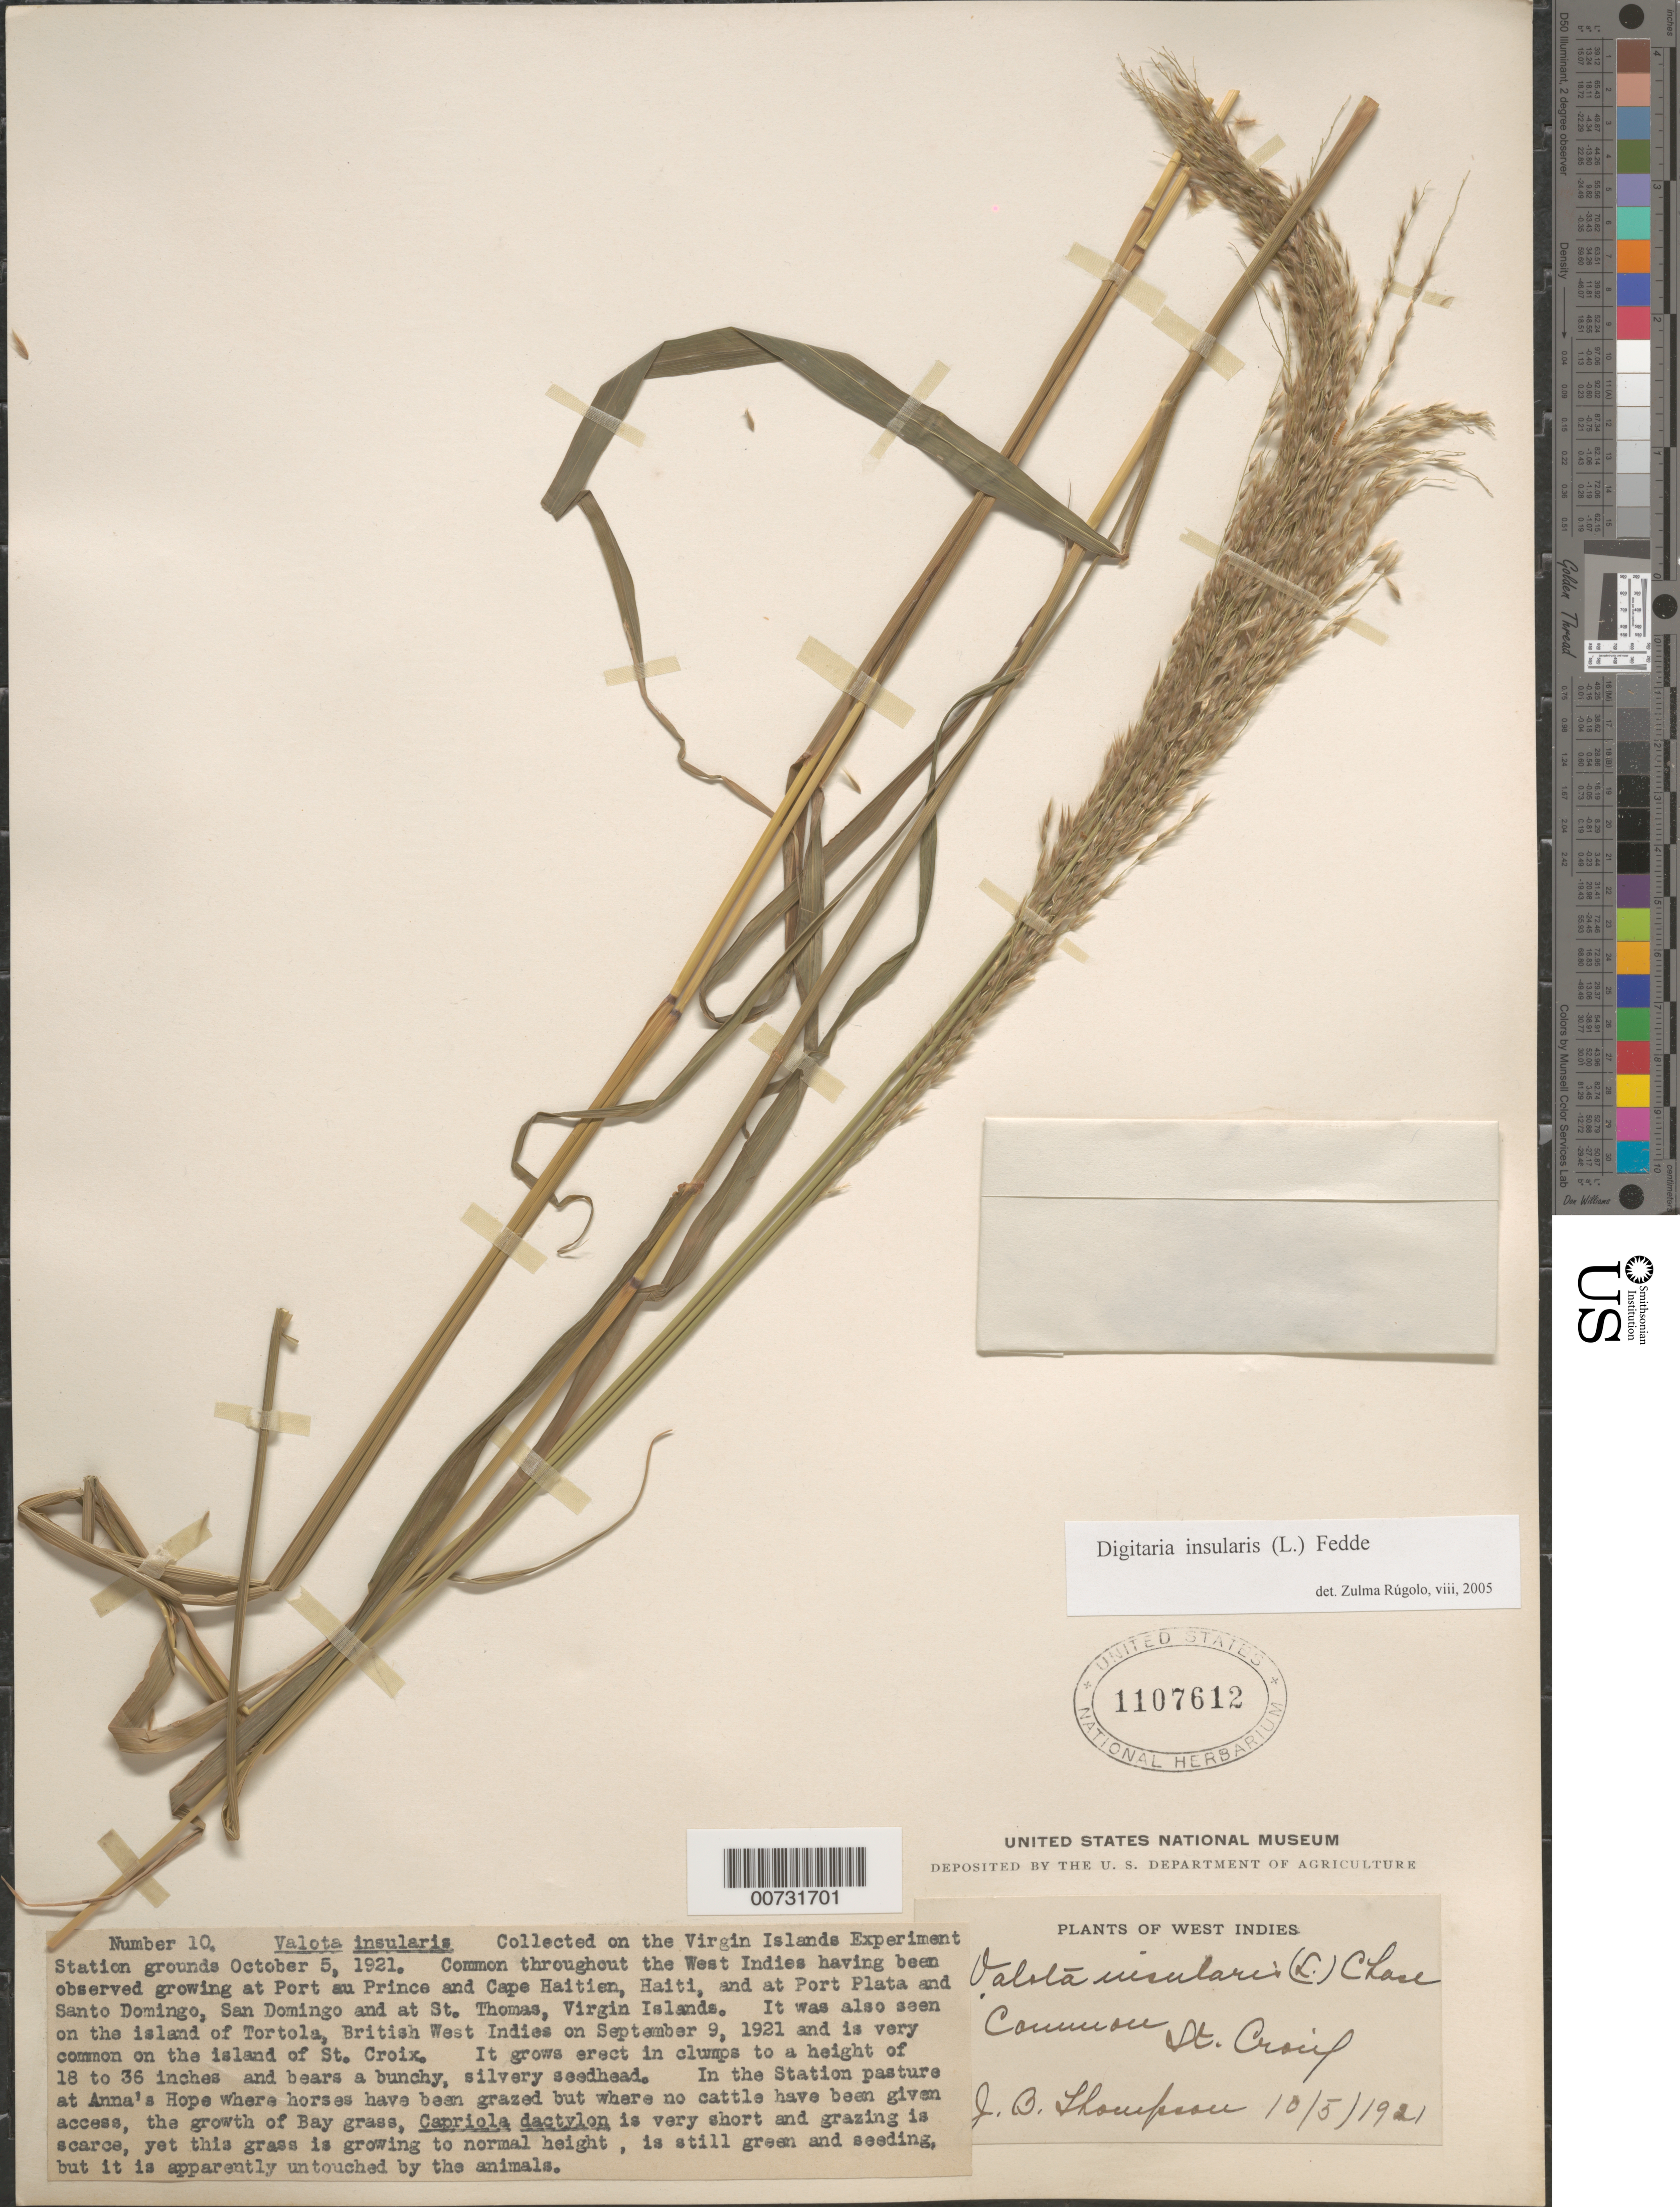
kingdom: Plantae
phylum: Tracheophyta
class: Liliopsida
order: Poales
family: Poaceae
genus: Digitaria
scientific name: Digitaria insularis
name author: (L.) Mez ex Ekman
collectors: J. B. Thompson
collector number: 10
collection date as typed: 05 Oct 1921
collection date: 1921-10-05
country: U.S. Virgin Islands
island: St. Croix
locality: Virgin Is. Exp. Station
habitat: Exp. Station grounds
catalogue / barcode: US 1107612